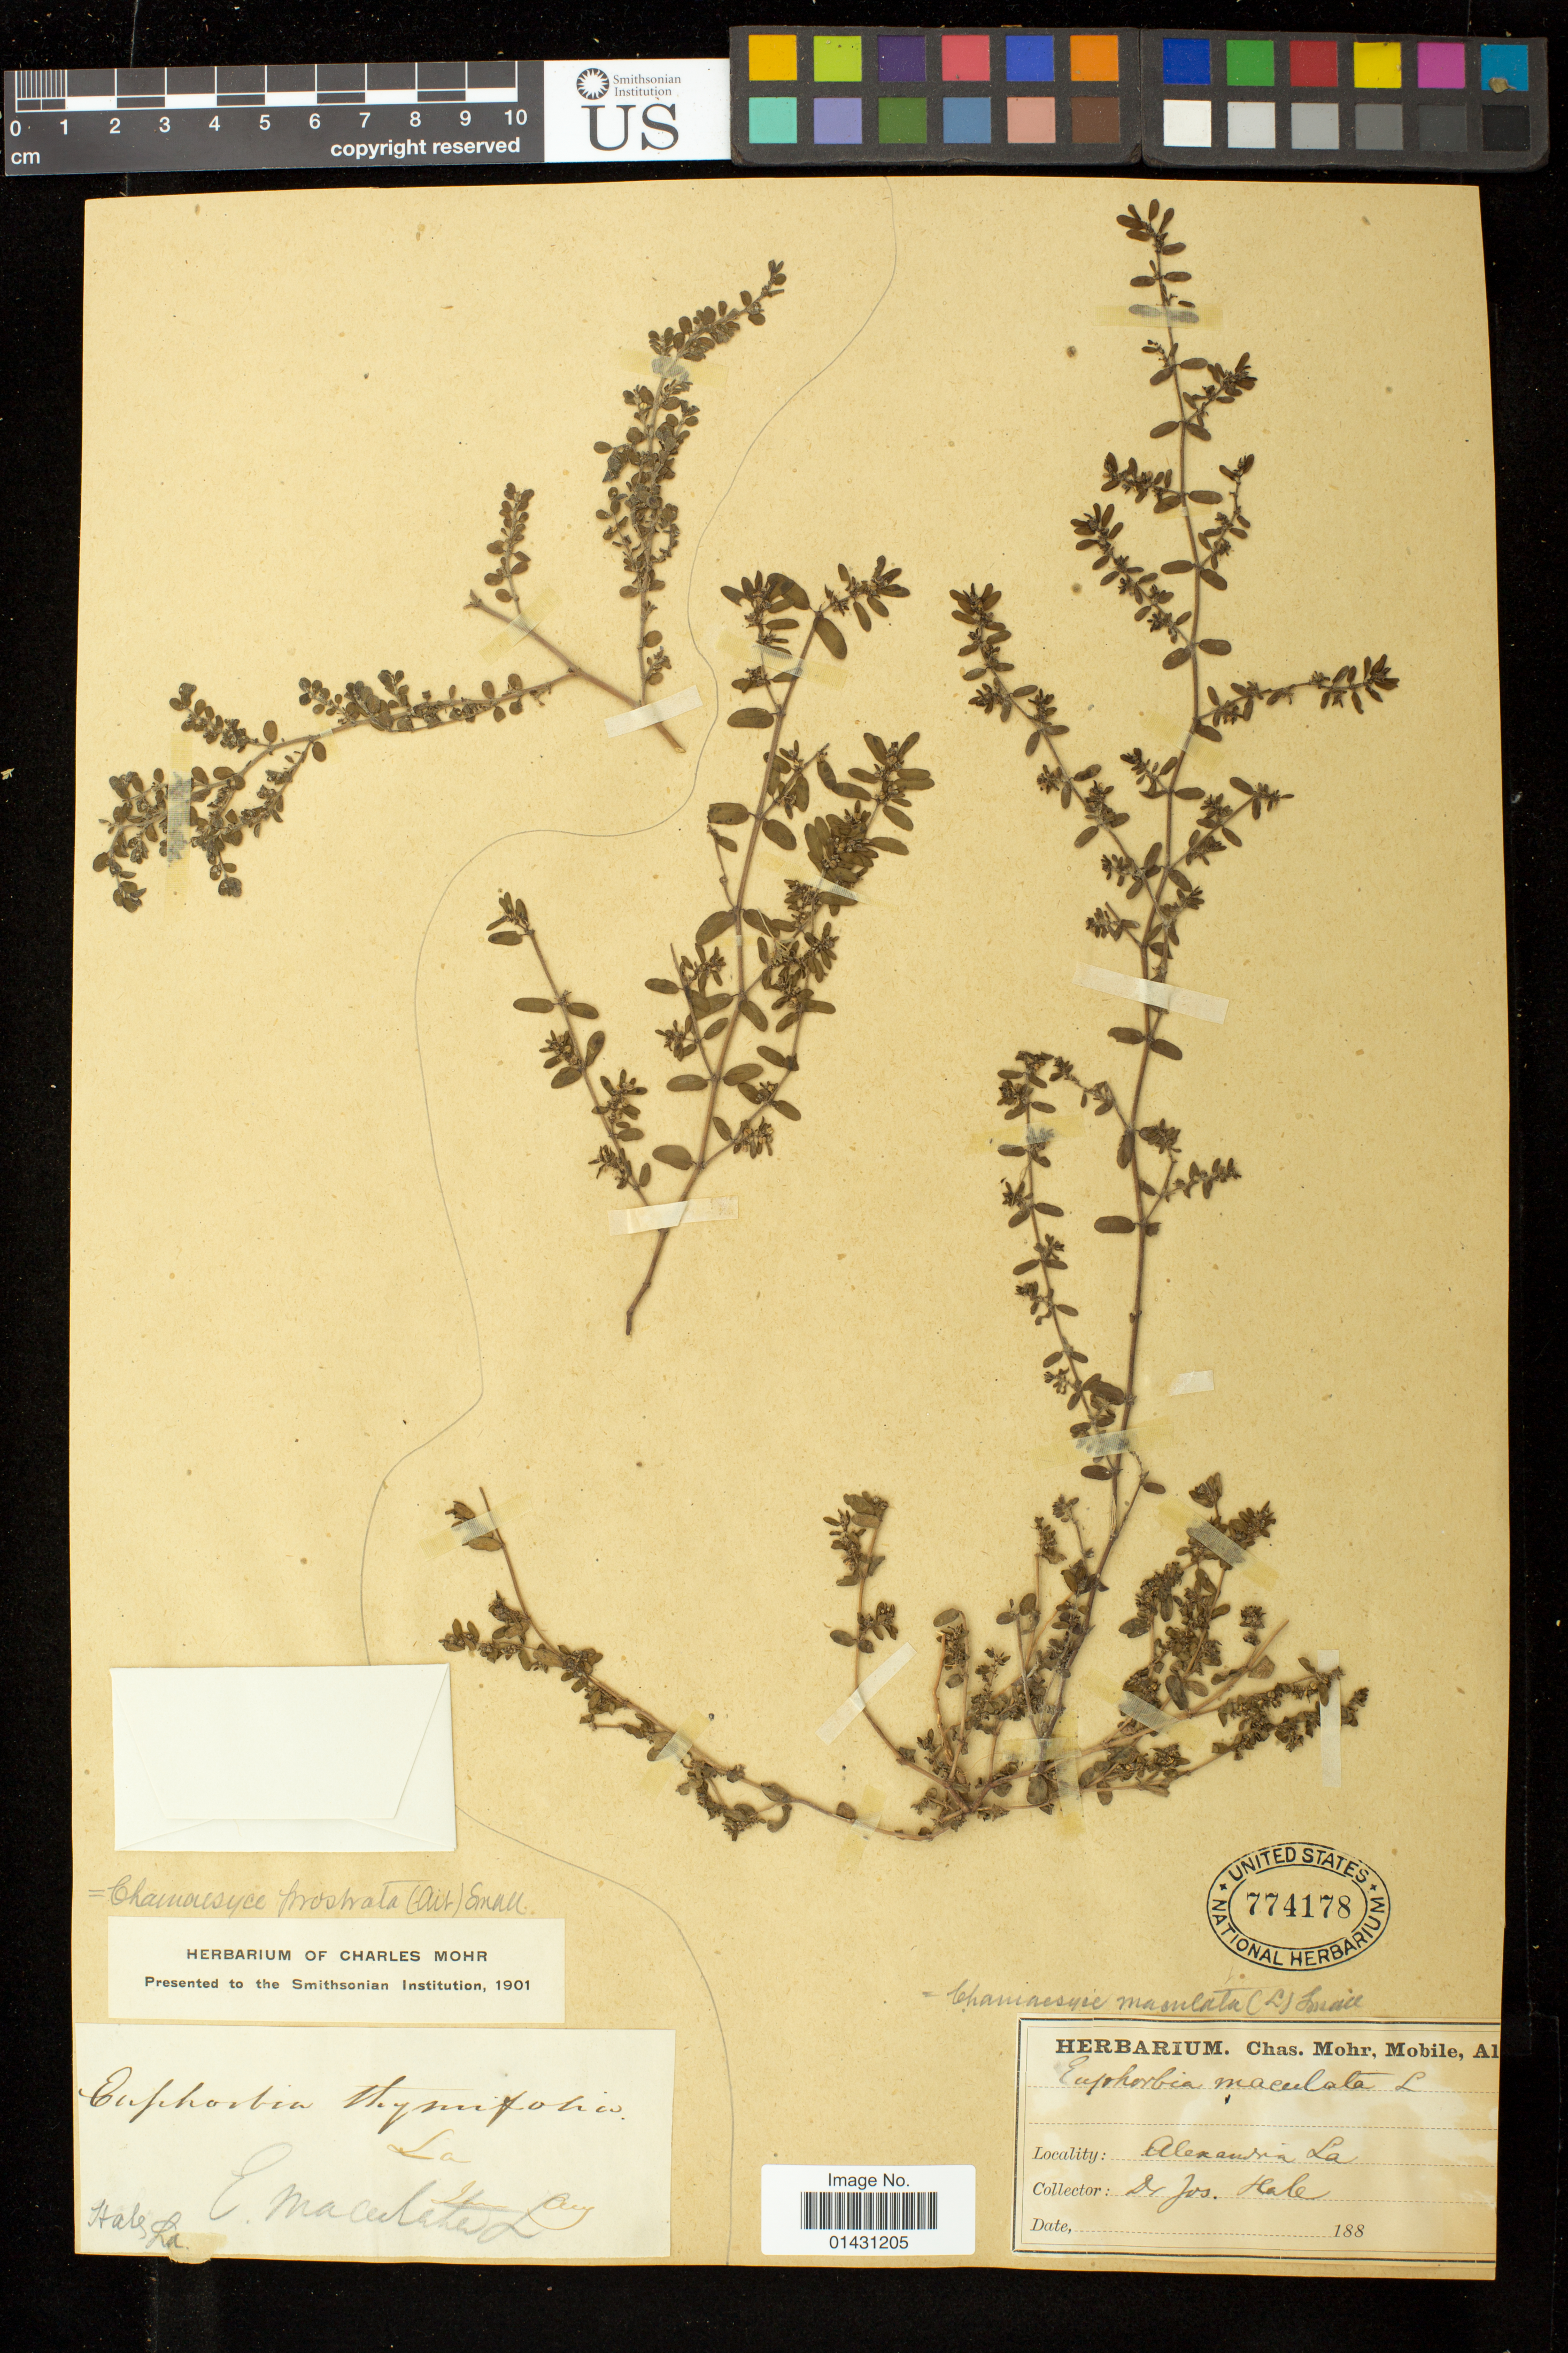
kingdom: Plantae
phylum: Tracheophyta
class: Magnoliopsida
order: Malpighiales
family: Euphorbiaceae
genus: Euphorbia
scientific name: Euphorbia prostrata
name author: Aiton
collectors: J. Hale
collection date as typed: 188-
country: United States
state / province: Louisiana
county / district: Rapides Parish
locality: Alexandria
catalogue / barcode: US 774178